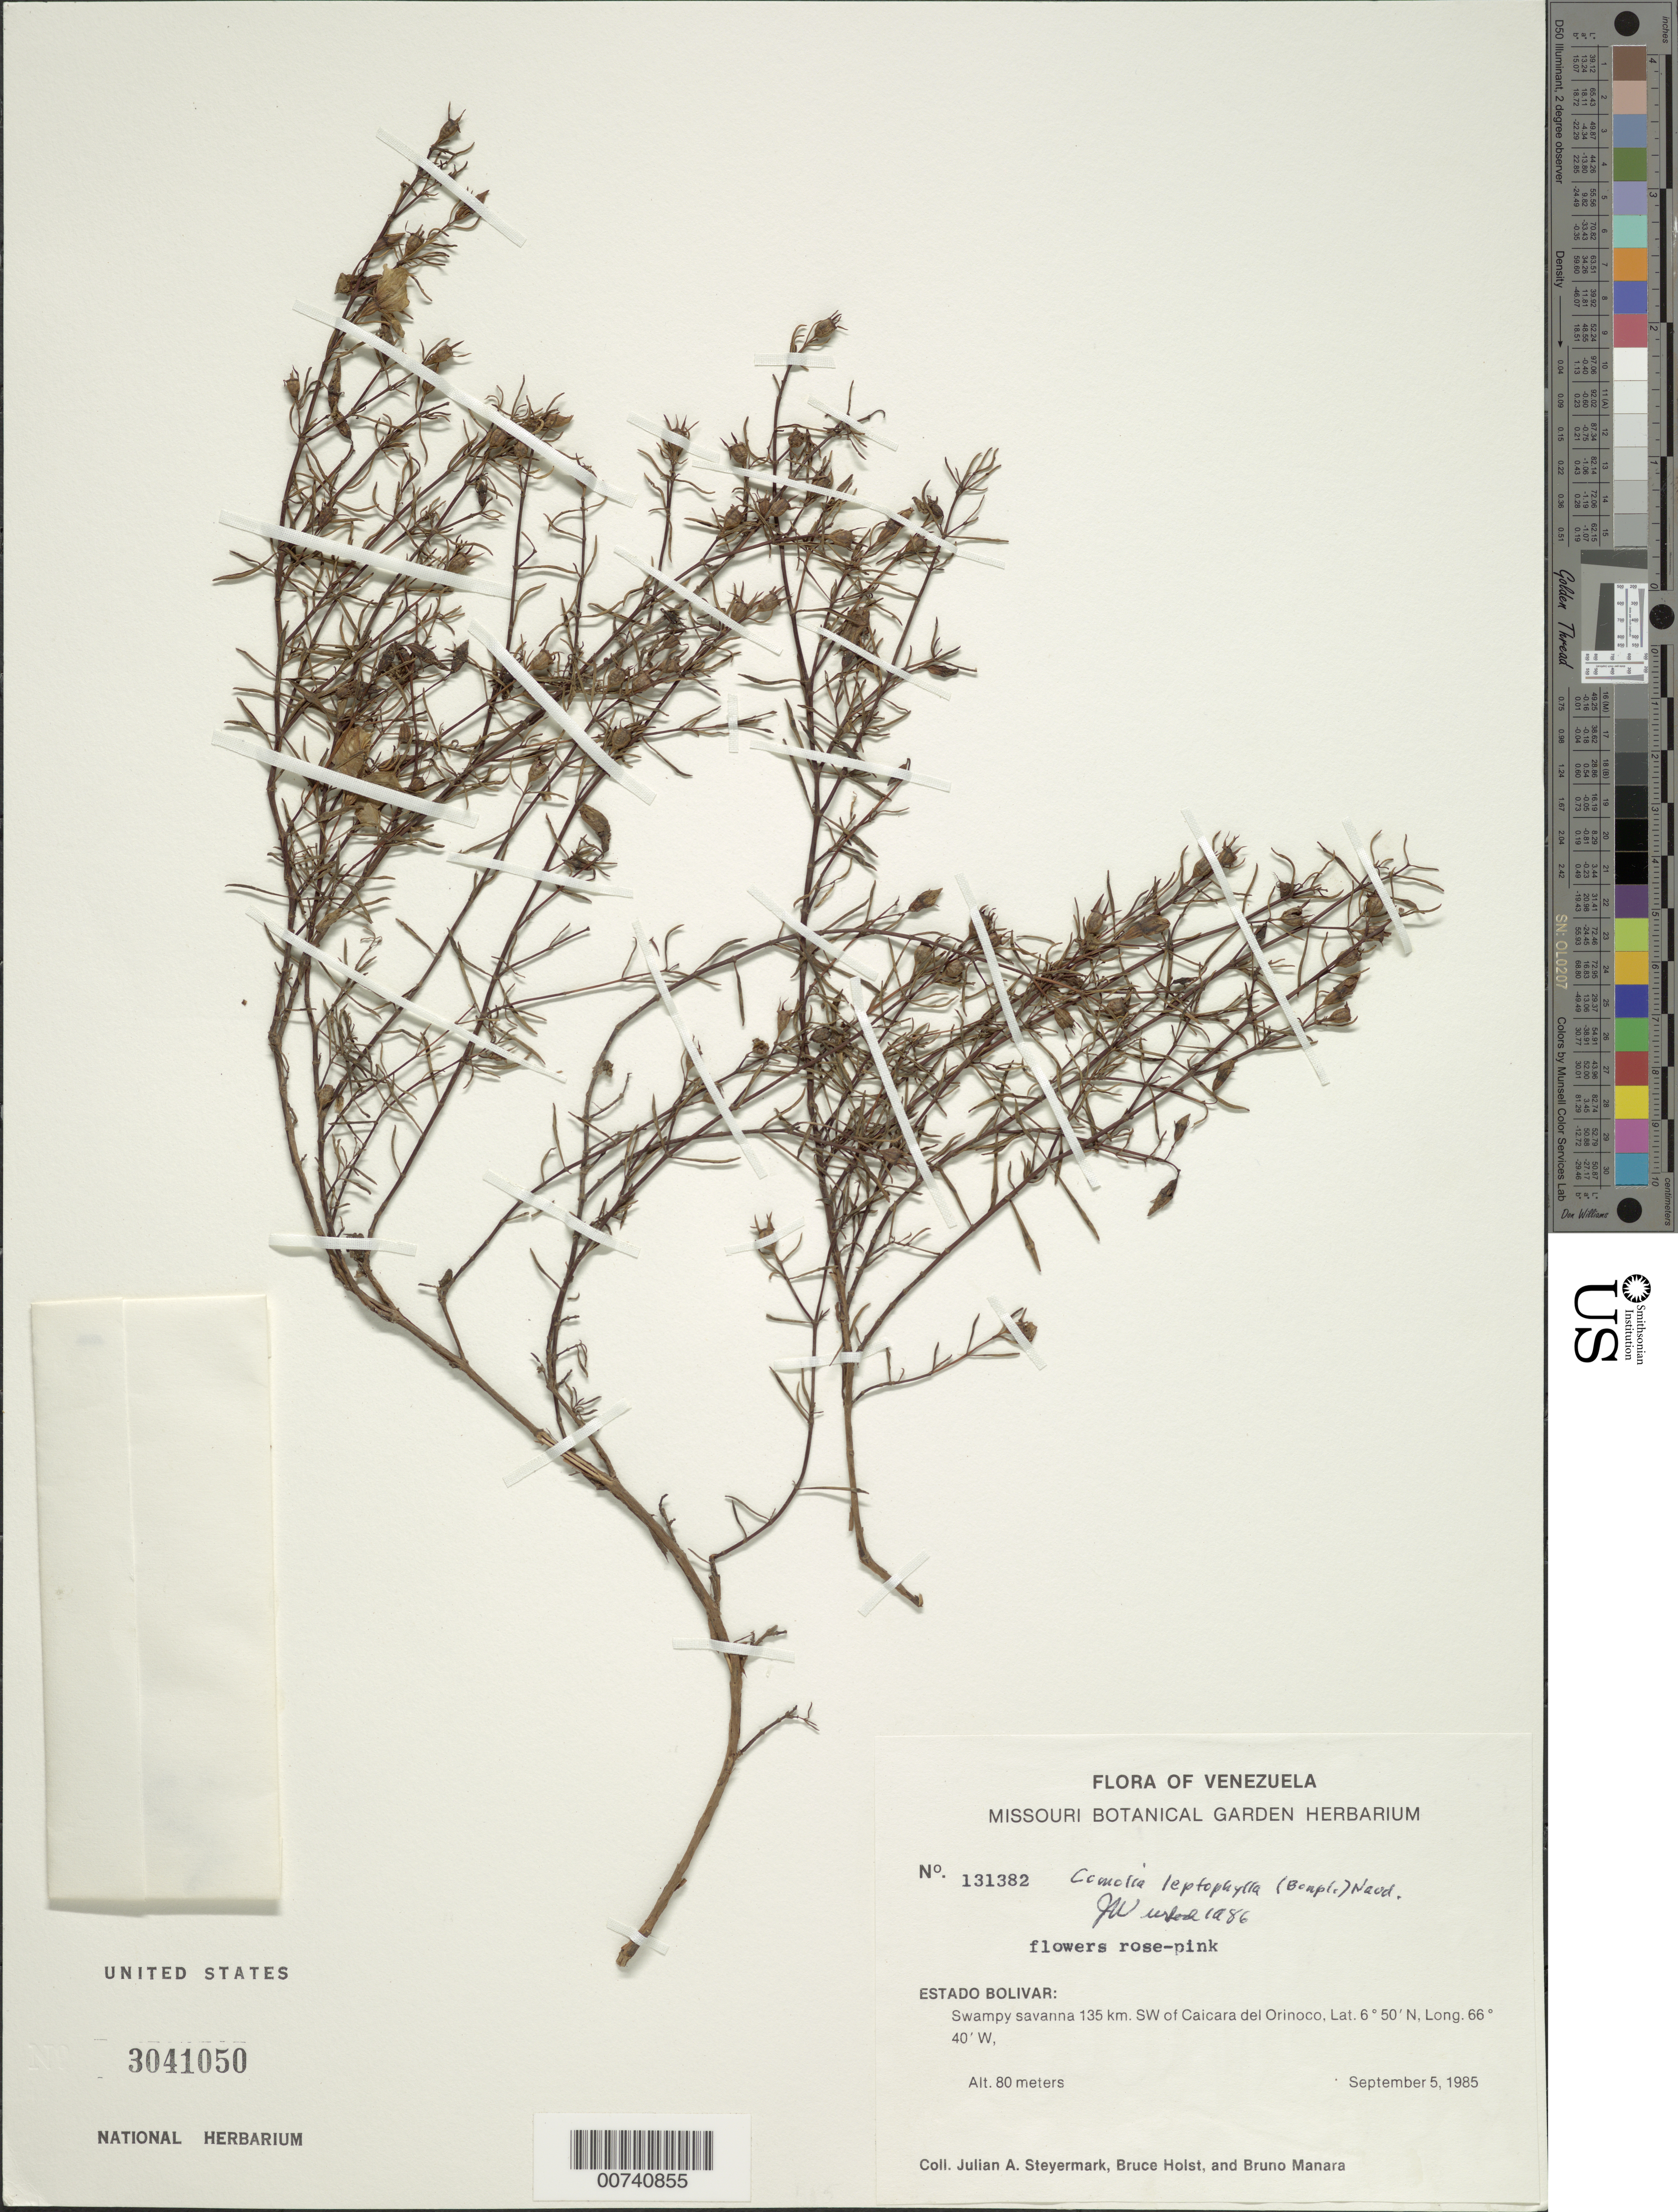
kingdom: Plantae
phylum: Tracheophyta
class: Magnoliopsida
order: Myrtales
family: Melastomataceae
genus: Comolia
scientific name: Comolia leptophylla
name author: (Bonpl.) Naudin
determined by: Wurdack, John J., (US), US (UNITED STATES)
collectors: J. Steyermark, B. Holst & B. Manara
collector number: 131382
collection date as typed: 5-Sep-85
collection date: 1985-09-05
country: Venezuela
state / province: Bolívar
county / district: Cedeño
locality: Caicara del Orinoco, 135 km SW of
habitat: Swampy savanna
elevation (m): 80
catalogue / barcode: US 3041050